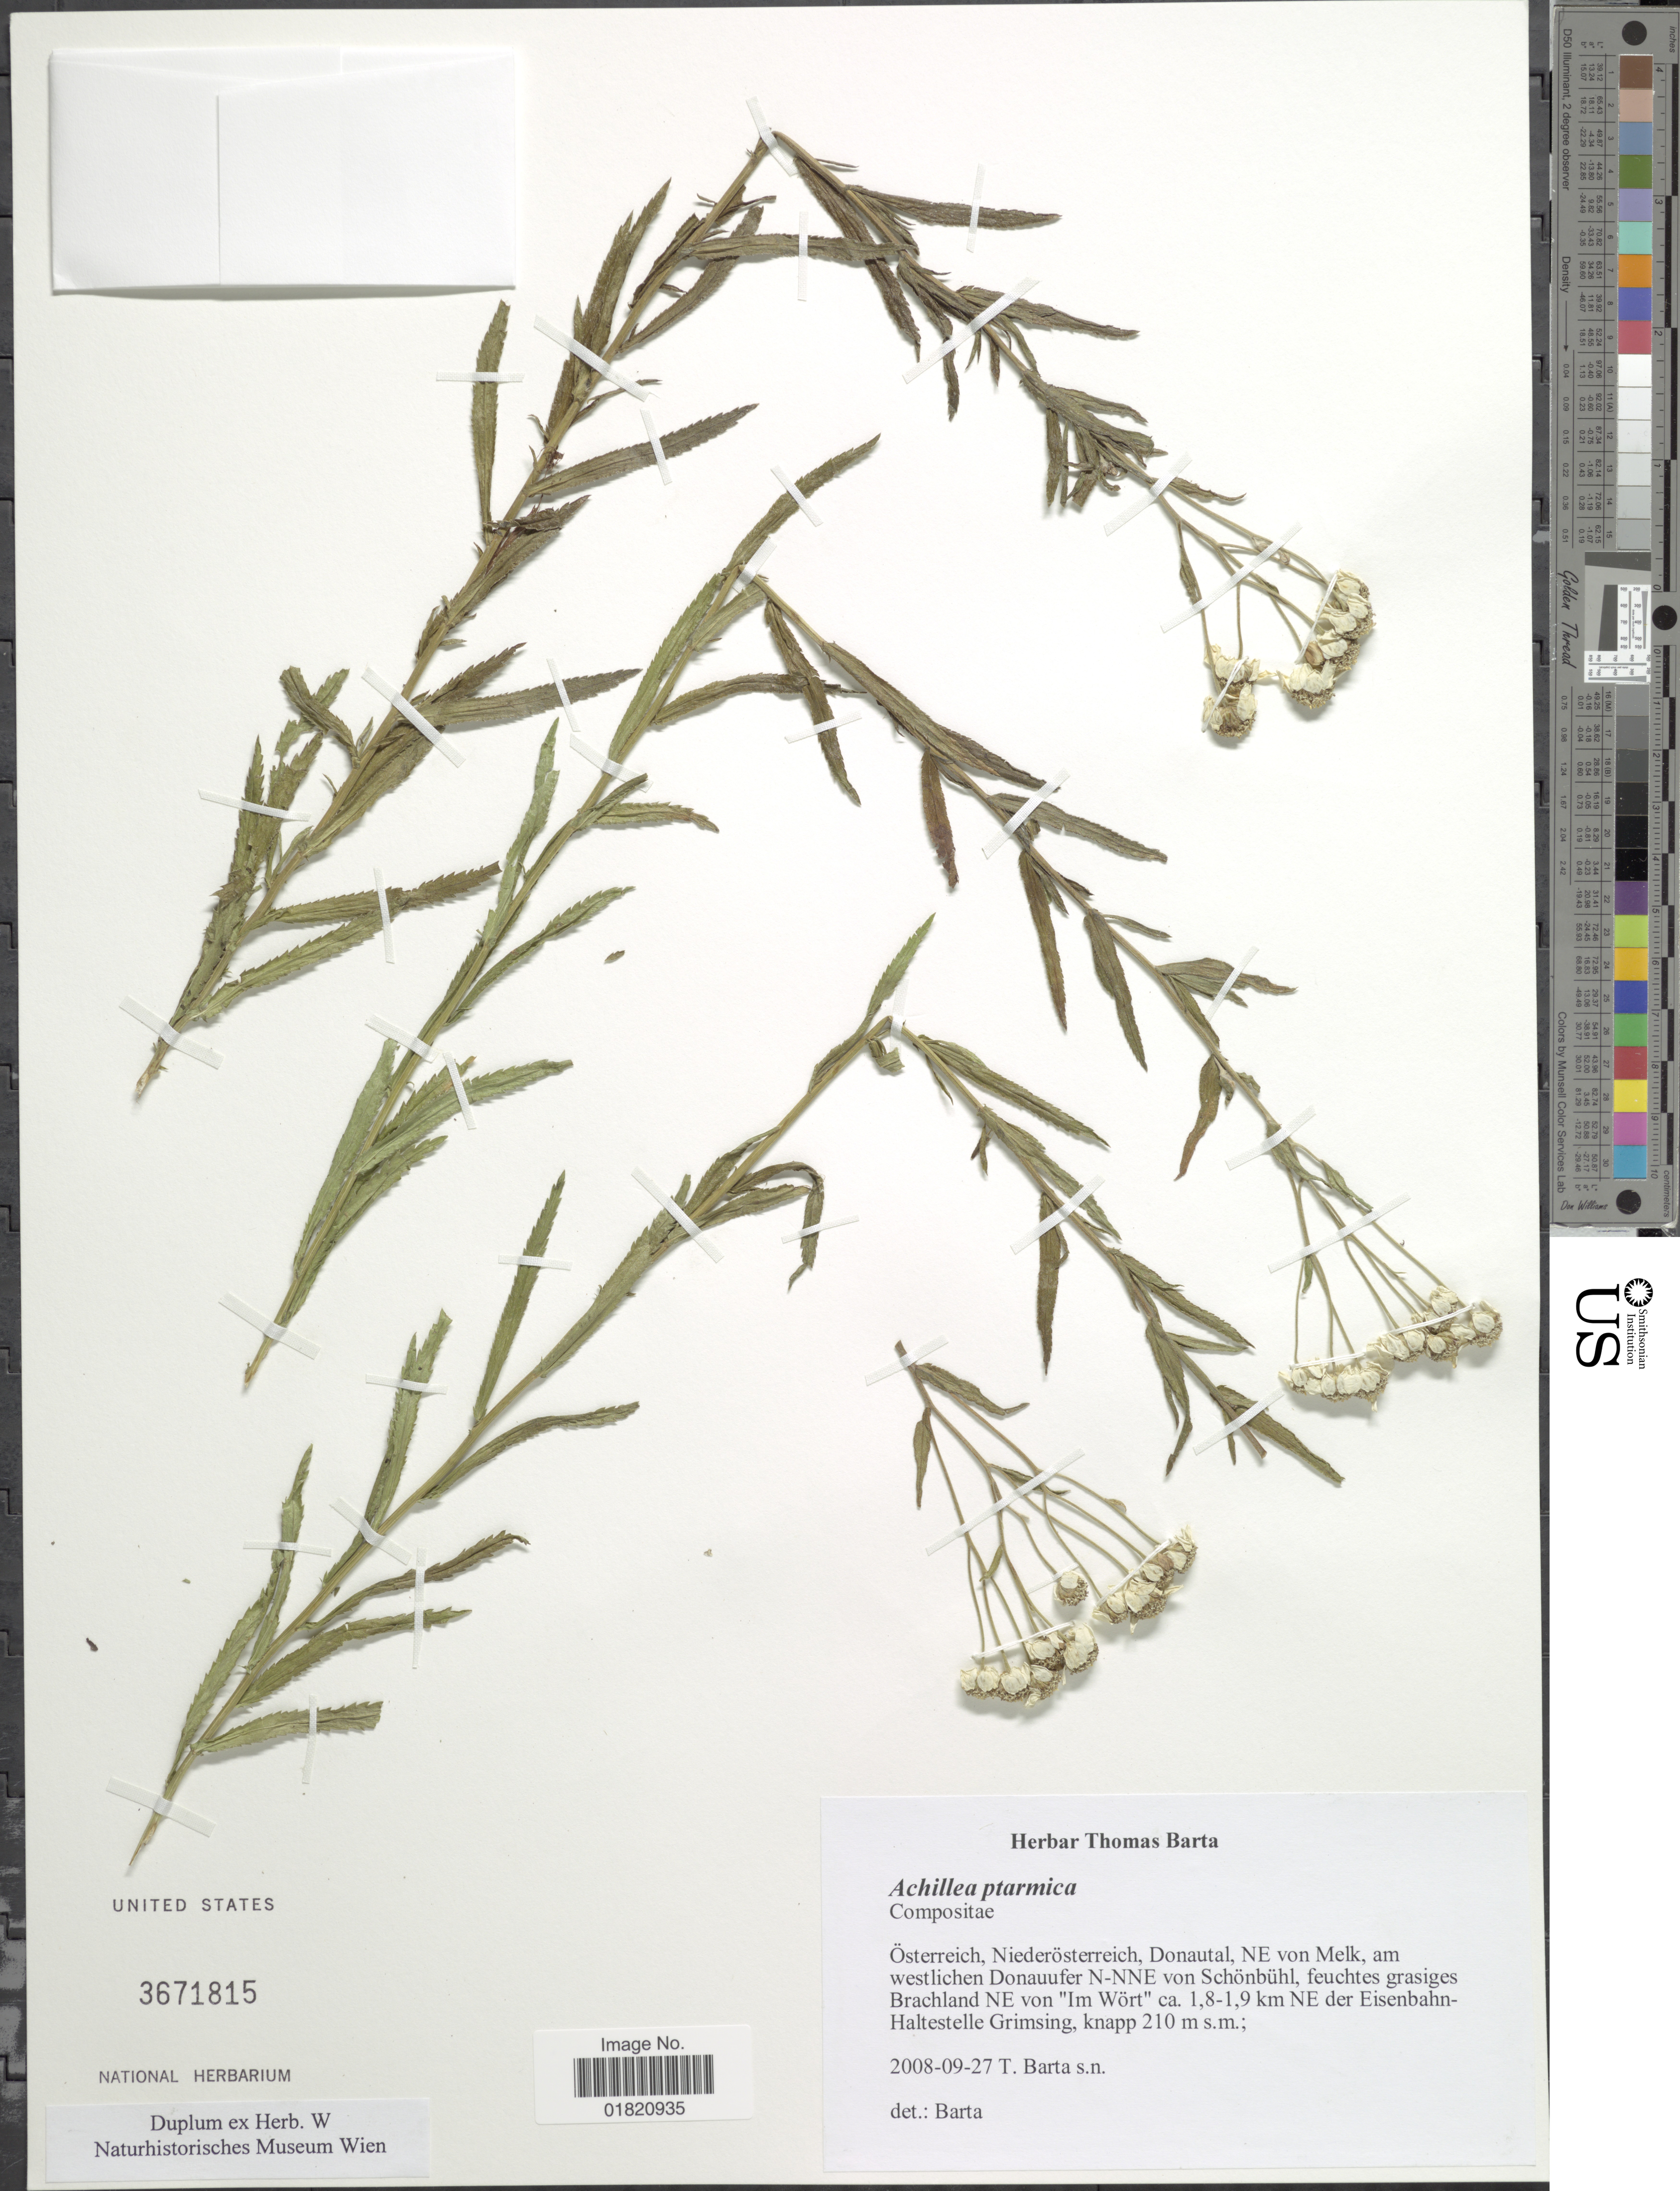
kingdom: Plantae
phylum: Tracheophyta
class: Magnoliopsida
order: Asterales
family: Asteraceae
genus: Achillea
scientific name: Achillea ptarmica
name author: L.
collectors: T. Barta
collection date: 2008-09-27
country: Austria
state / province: Niederosterreich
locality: Osterreich, Donautal, NE von Melk, am westlichen Donauufer N-NNE von Schönbühl, feuchtes grasiges Brachland NE von "Im Wört" ca. 1,8-1,9 km NE der Eisenbahn-Haltestelle Grimsing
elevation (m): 210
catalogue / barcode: US 3671815